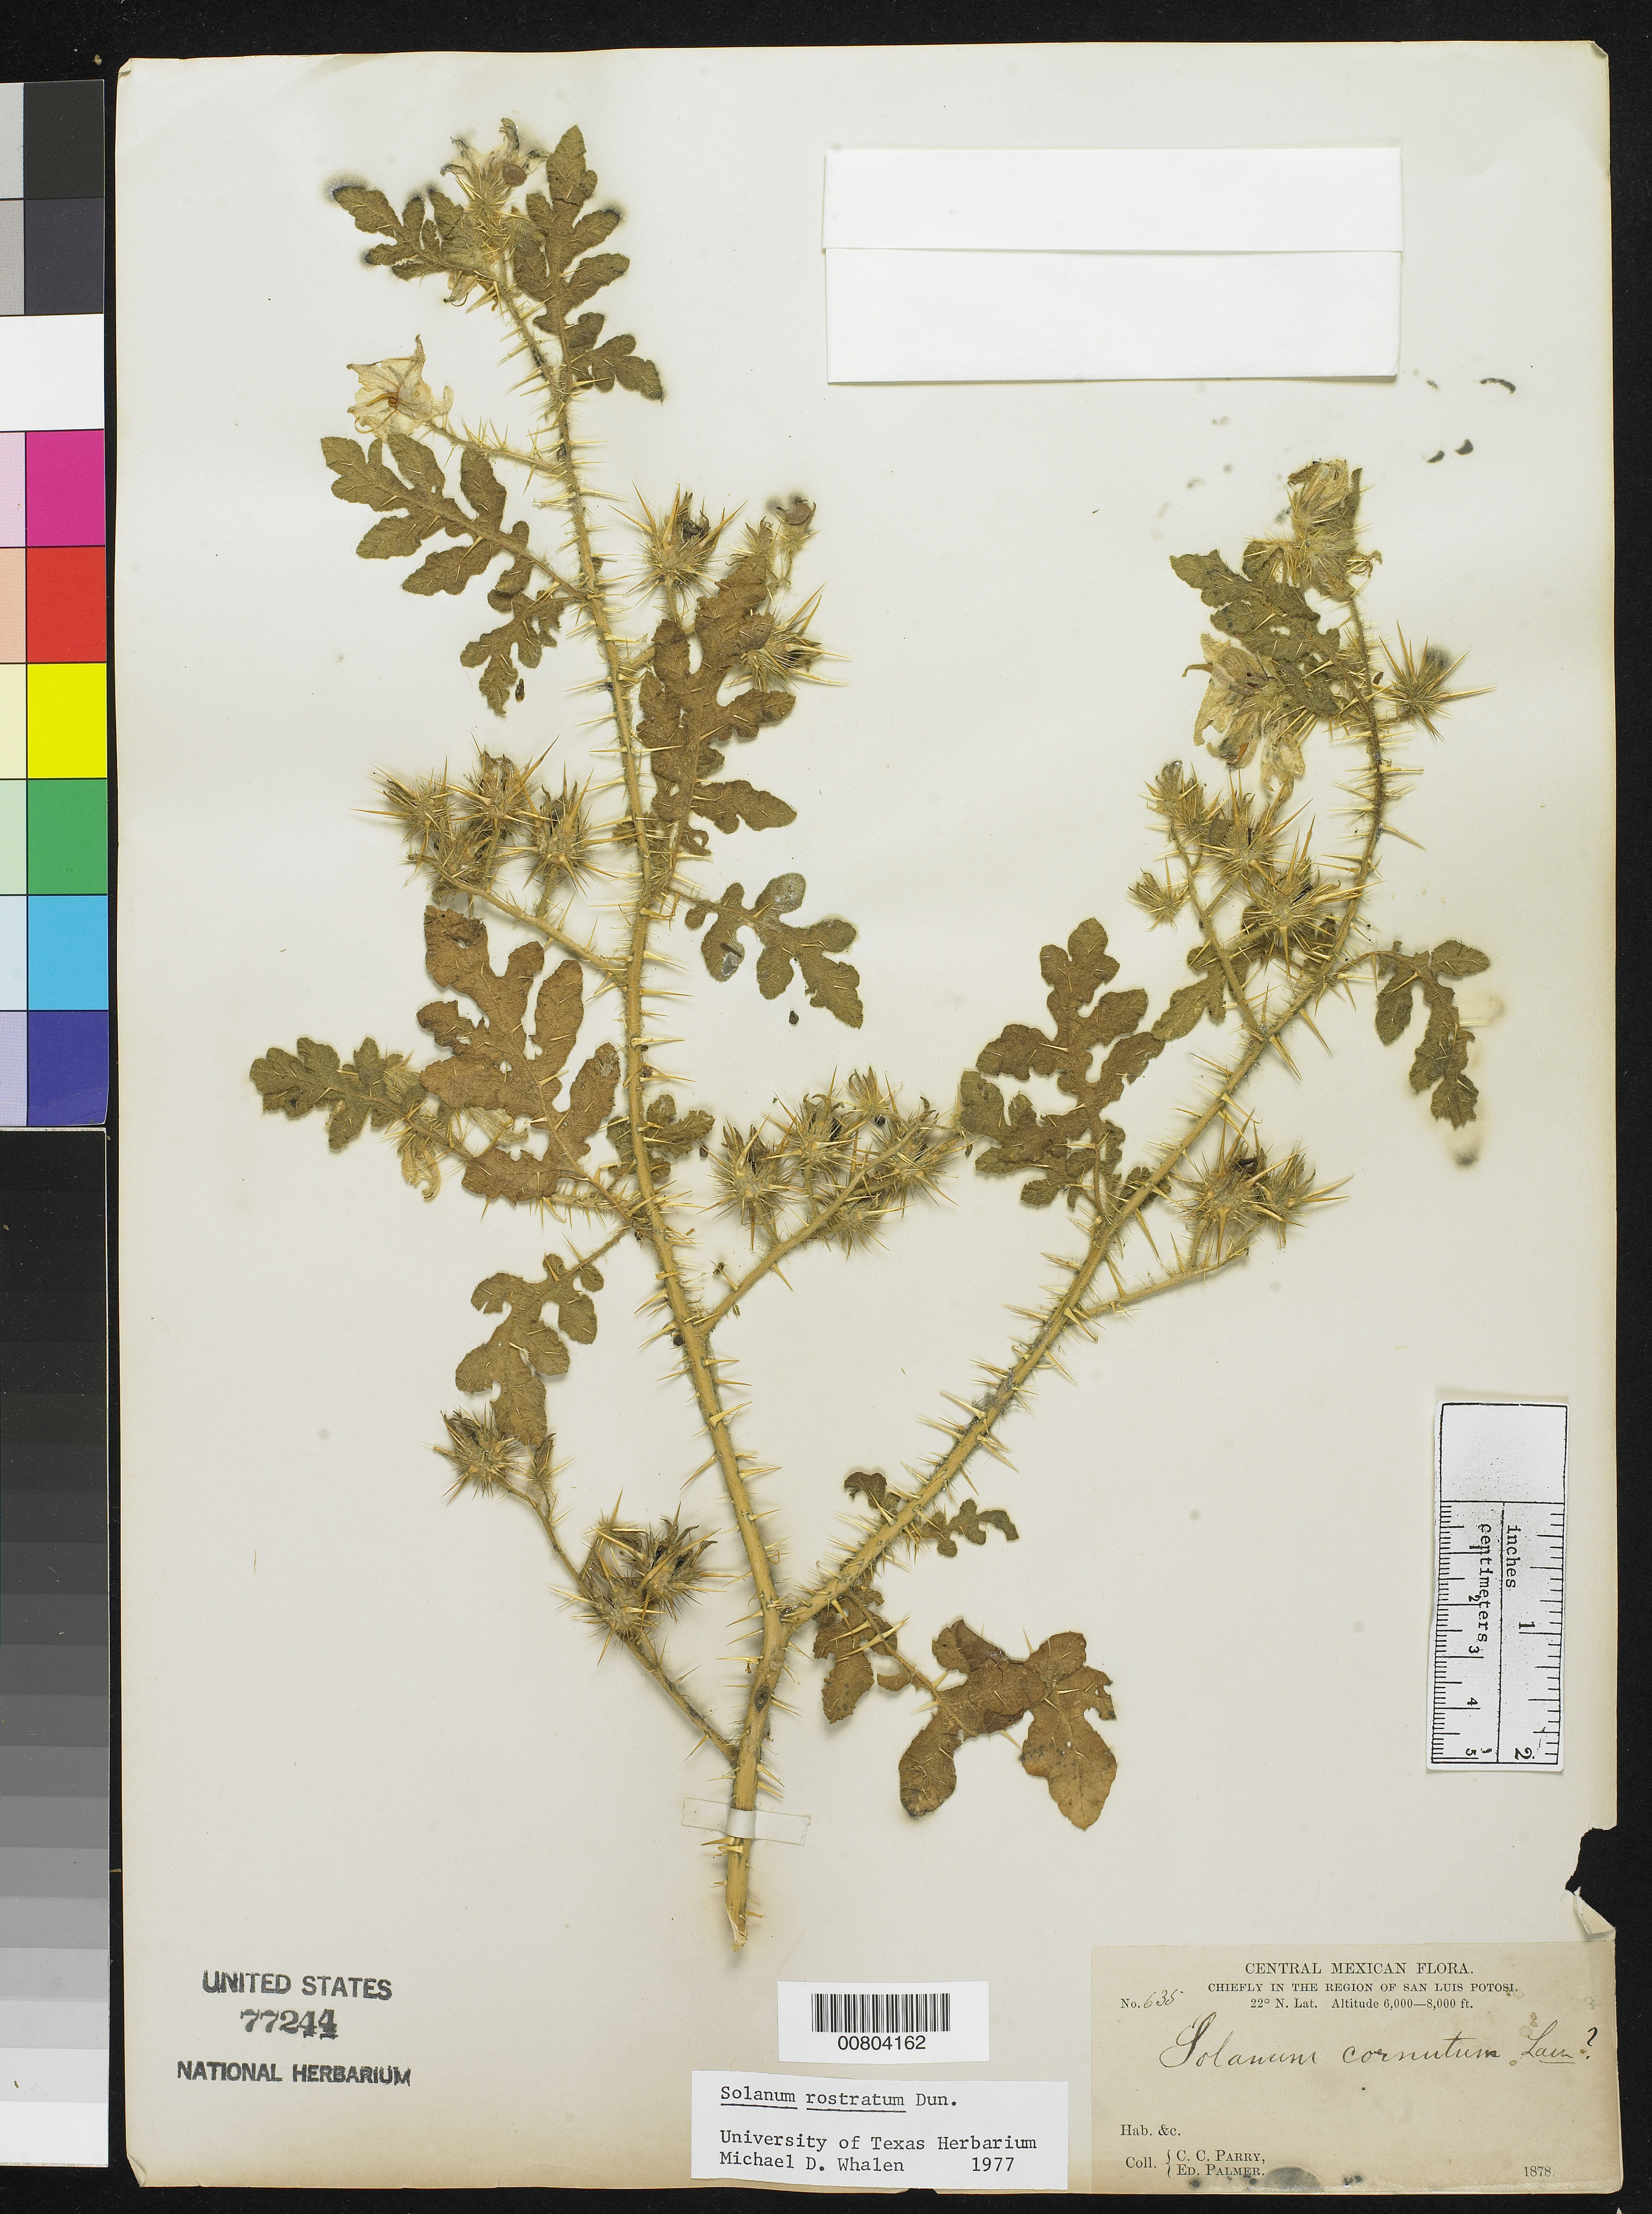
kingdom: Plantae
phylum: Tracheophyta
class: Magnoliopsida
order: Solanales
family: Solanaceae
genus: Solanum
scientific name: Solanum rostratum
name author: Dunal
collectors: C. C. Parry & E. Palmer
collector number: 635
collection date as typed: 1878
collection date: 1878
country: Mexico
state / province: San Luis Potosí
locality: Chiefly in the region of San Luis Potosí.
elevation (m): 1829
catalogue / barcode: US 77244